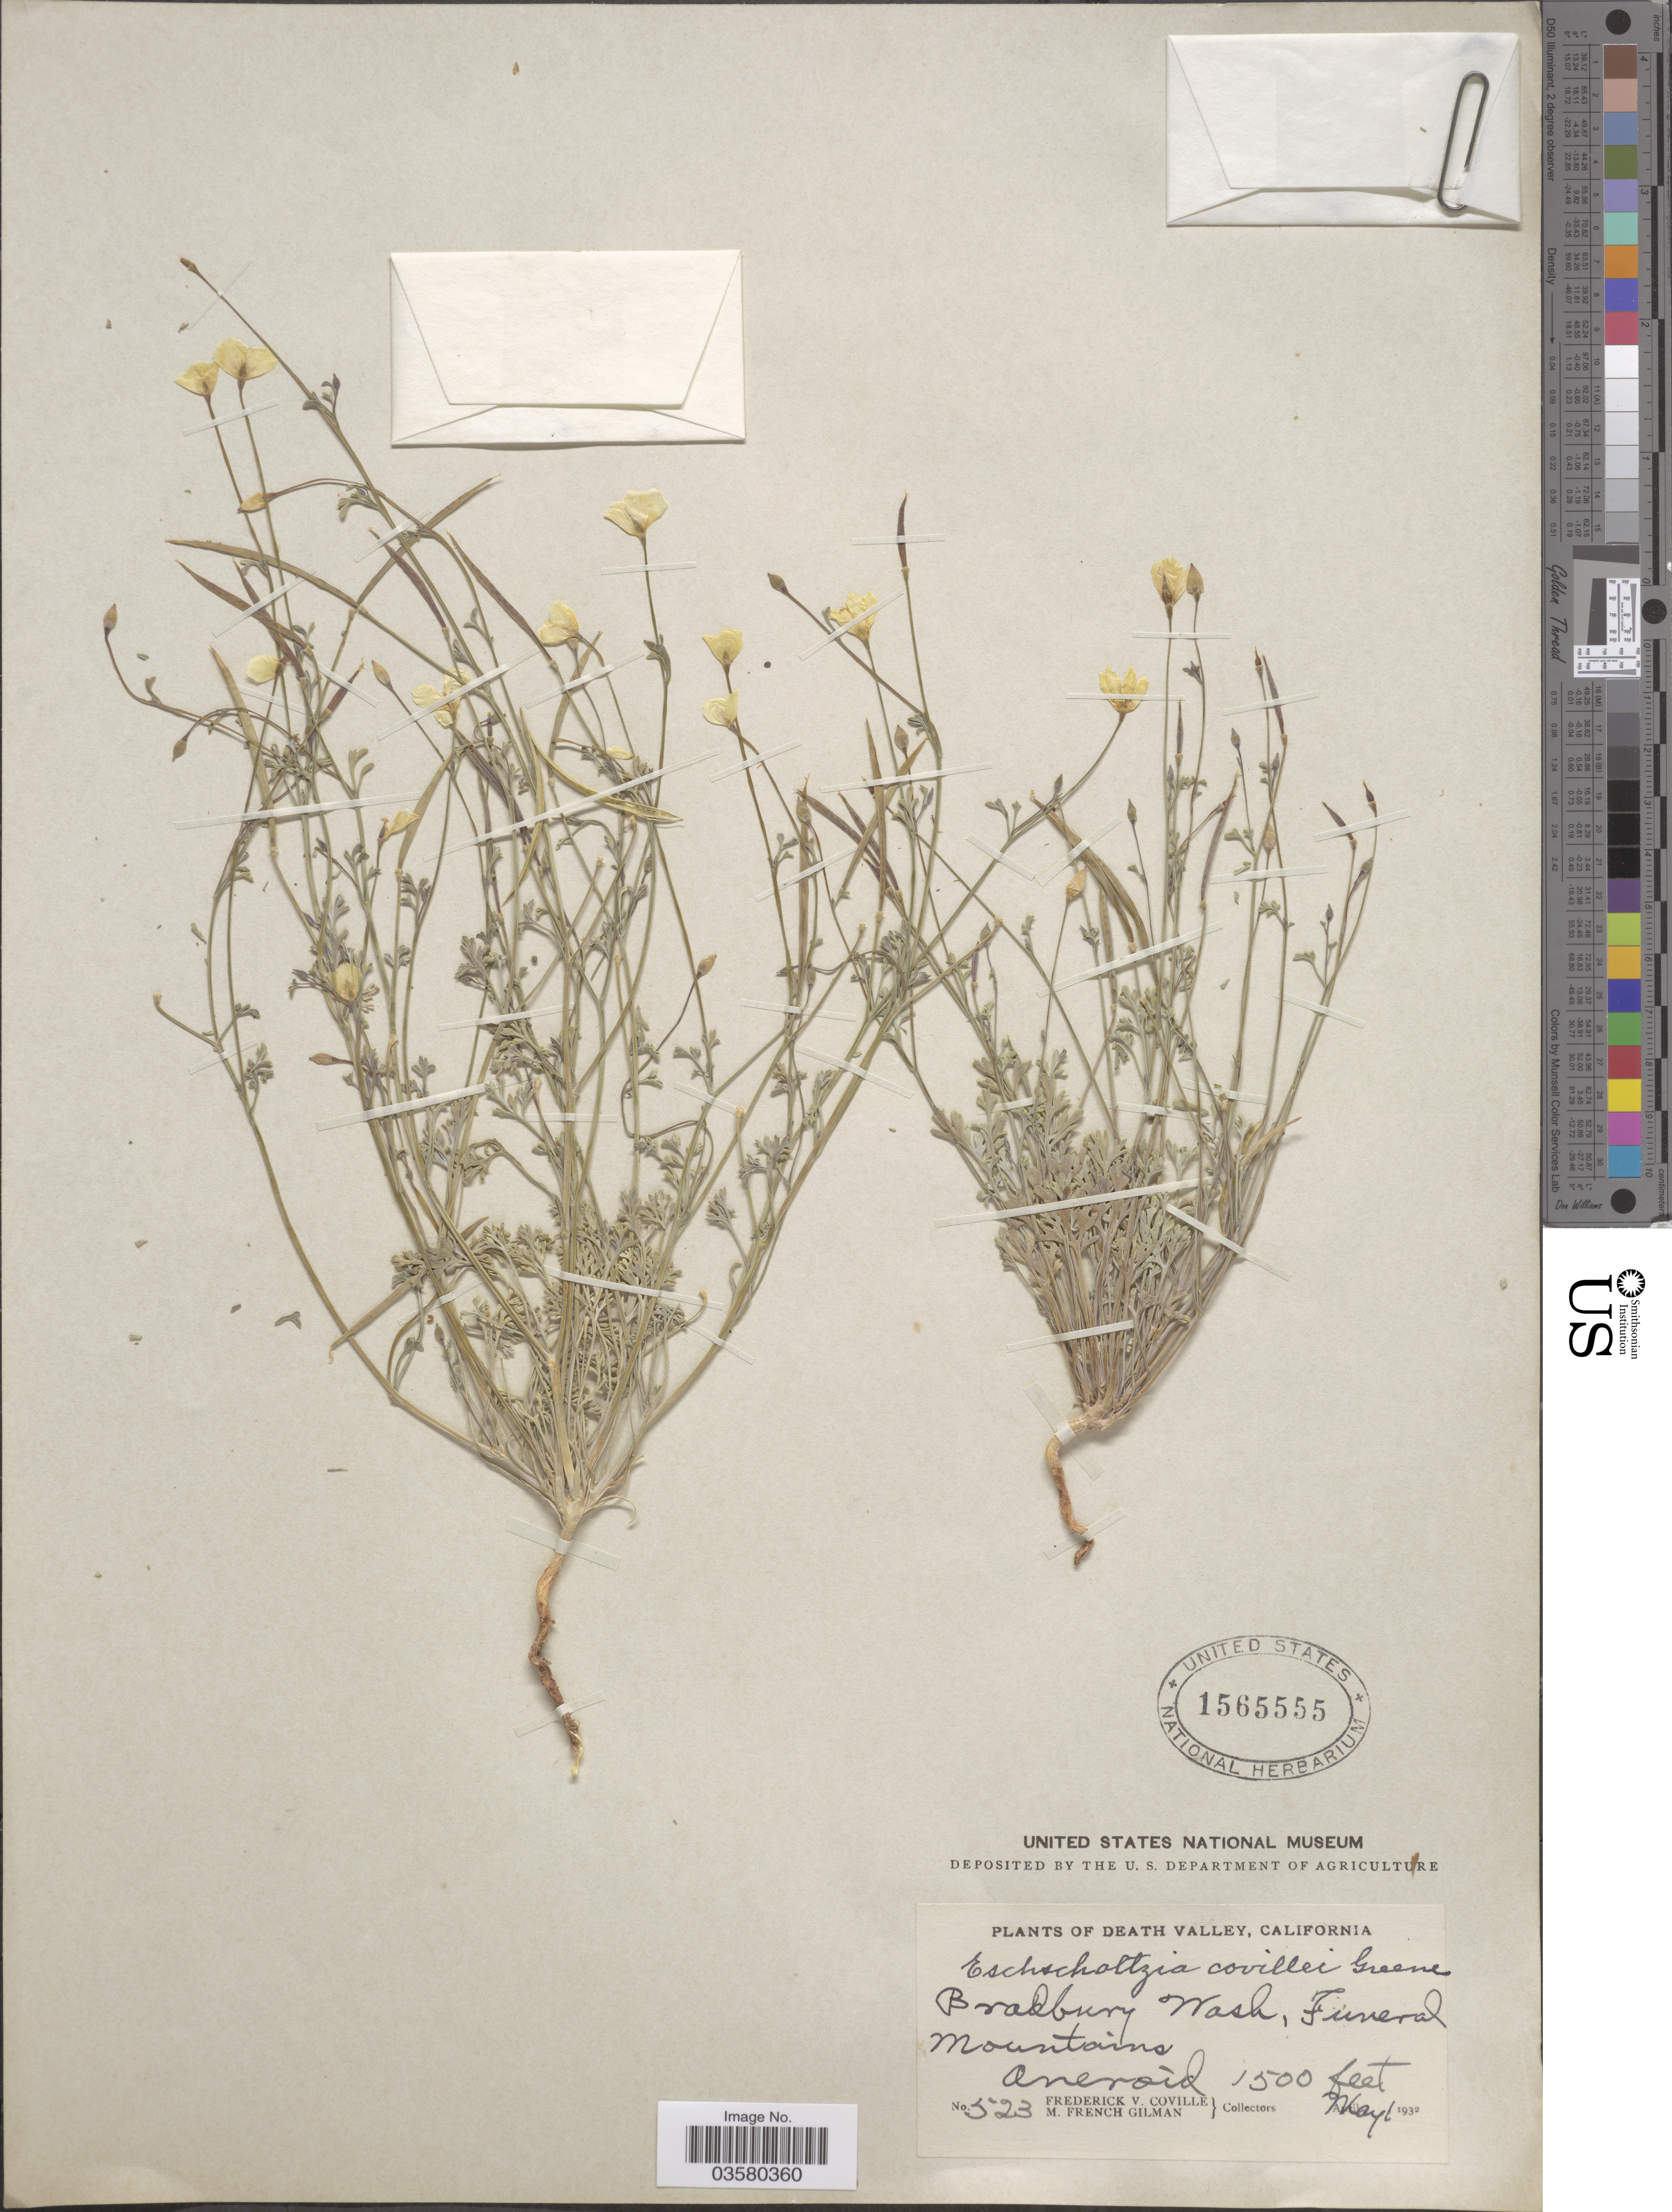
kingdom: Plantae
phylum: Tracheophyta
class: Magnoliopsida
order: Ranunculales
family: Papaveraceae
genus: Eschscholzia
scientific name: Eschscholzia covillei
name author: Greene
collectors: F. V. Coville & M. F. Gilman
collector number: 523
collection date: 1932-05-01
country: United States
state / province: California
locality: Death Valley. Bradbury Wash, Funeral Mountains Aneroid.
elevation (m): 457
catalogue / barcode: US 1565555